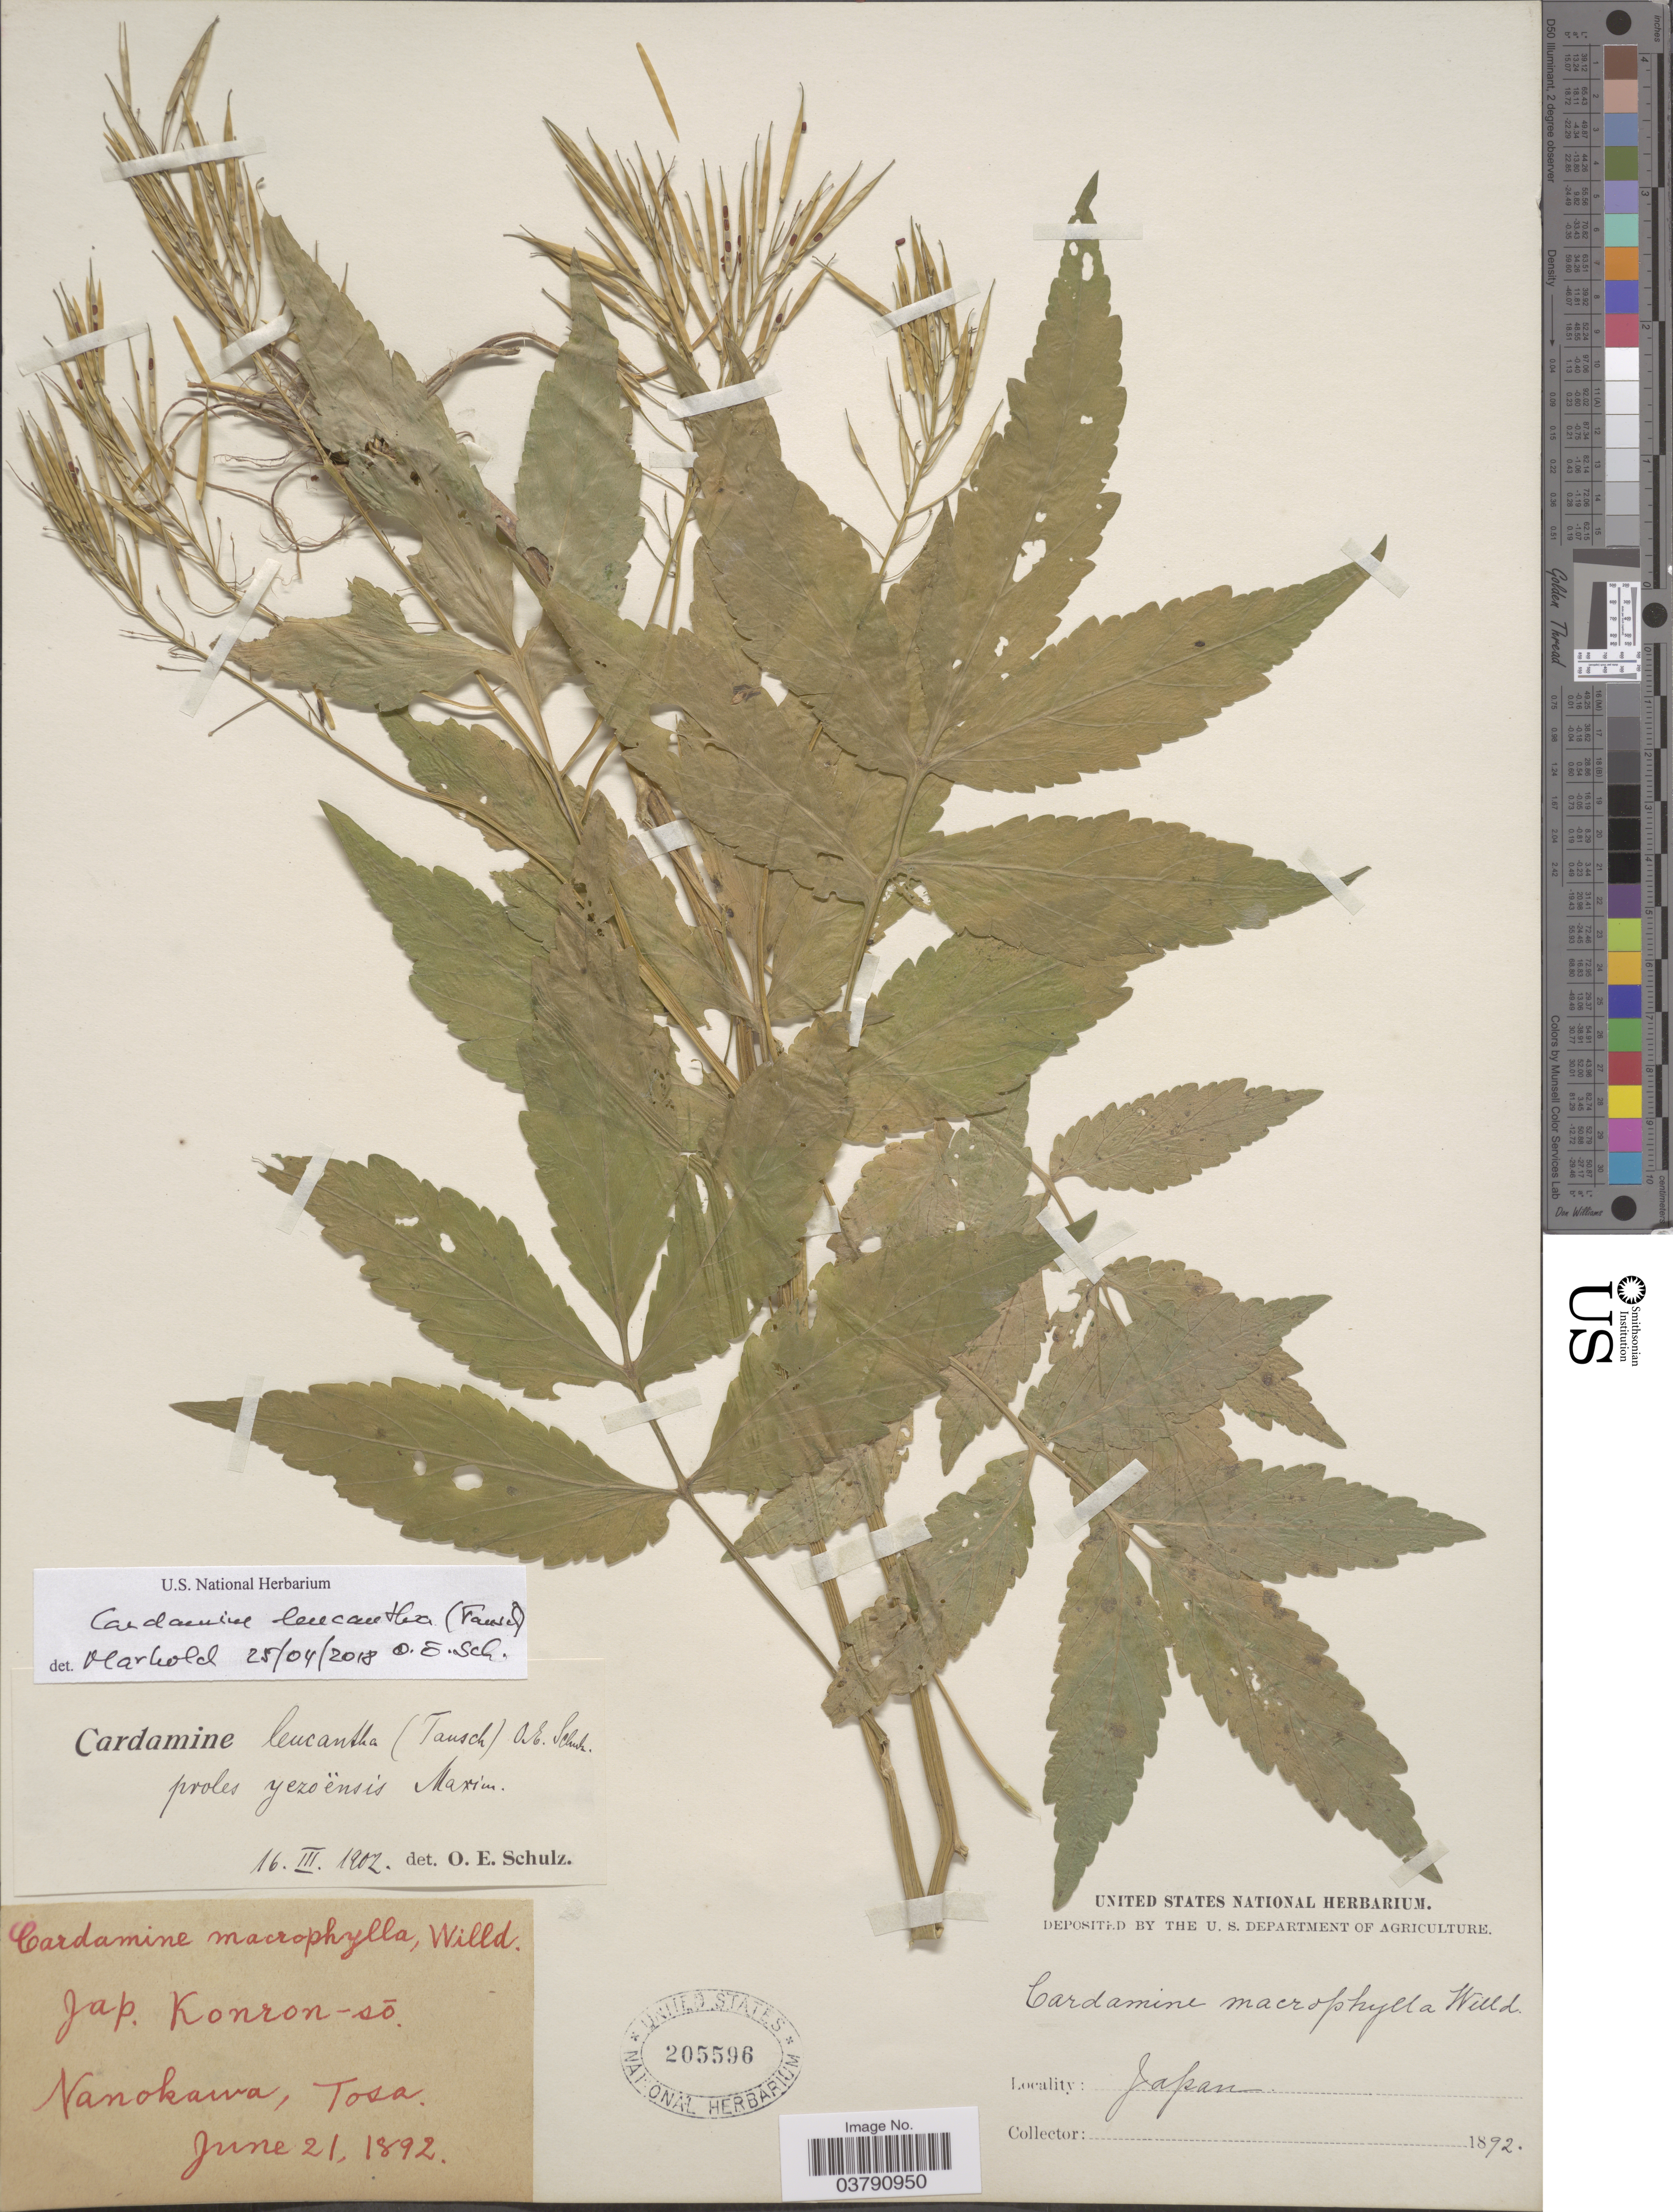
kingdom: Plantae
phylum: Tracheophyta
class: Magnoliopsida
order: Brassicales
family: Brassicaceae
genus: Cardamine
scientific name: Cardamine leucantha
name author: (Tausch) O.E. Schulz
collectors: ex herb. United States National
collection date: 1892-06-21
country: Japan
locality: Nanokawa, Tosa.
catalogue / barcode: US 205596